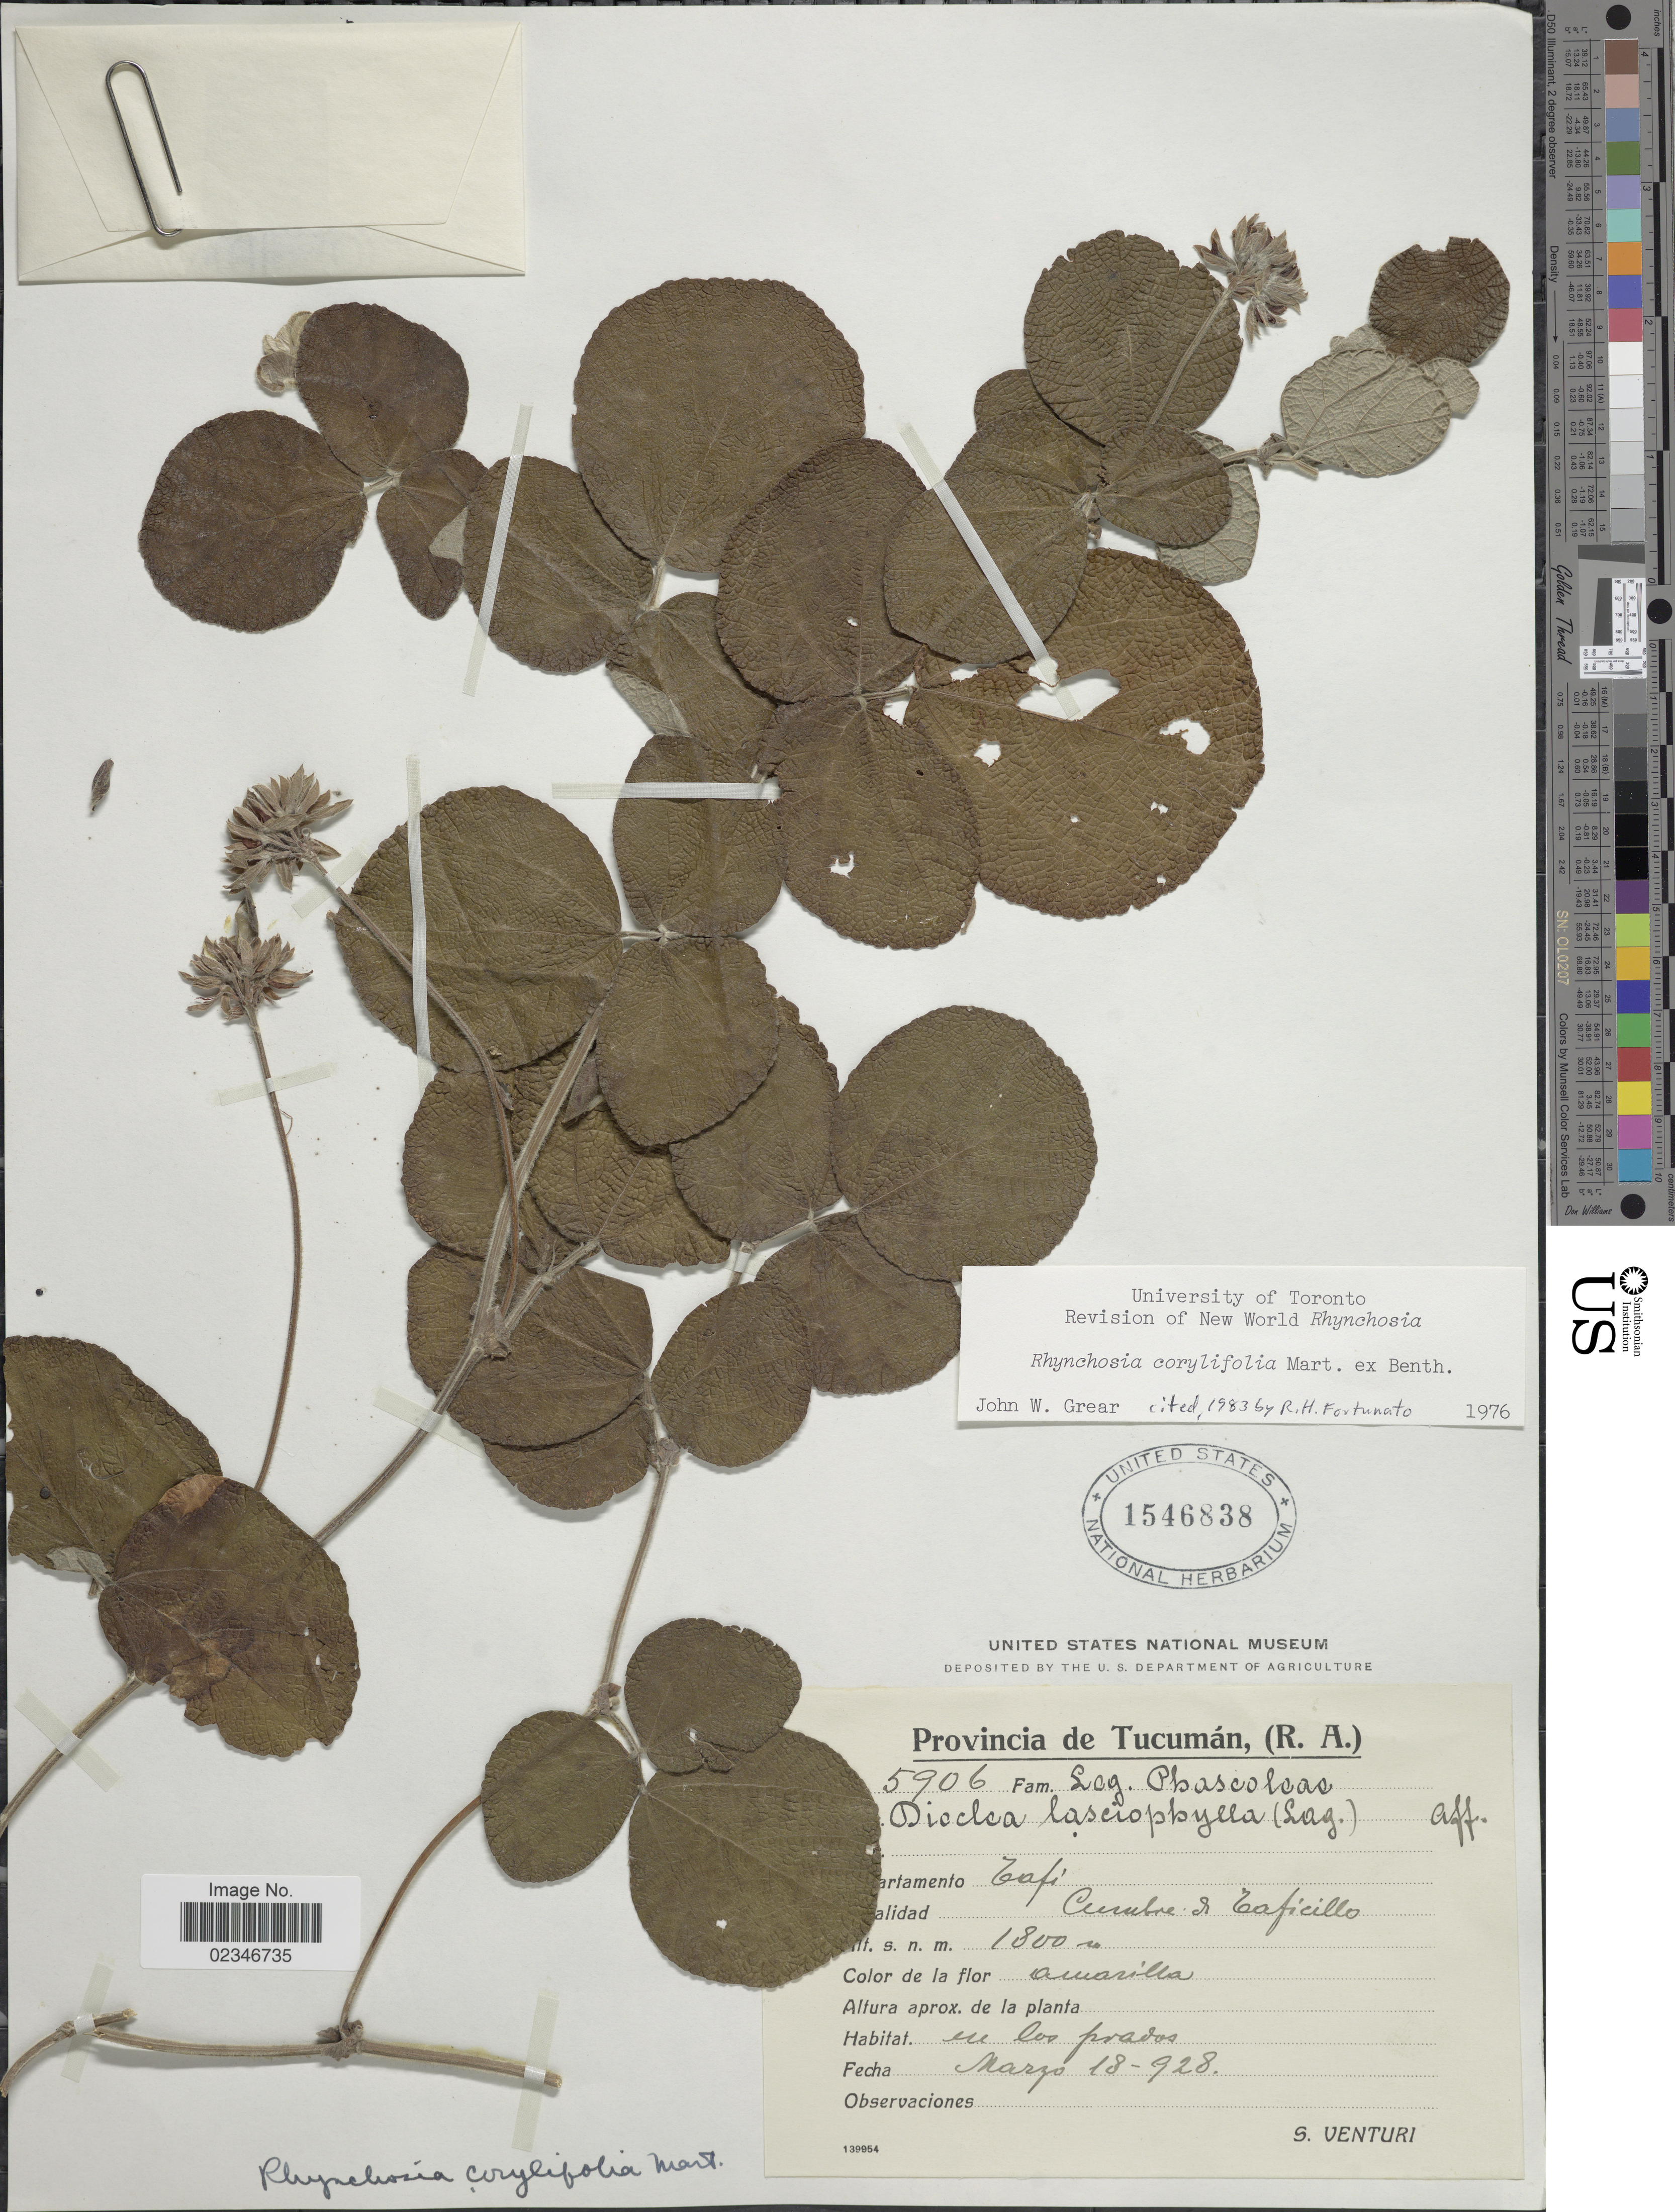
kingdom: Plantae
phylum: Tracheophyta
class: Magnoliopsida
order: Fabales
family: Fabaceae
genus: Rhynchosia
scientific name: Rhynchosia corylifolia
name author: Mart. ex Benth.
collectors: S. Venturi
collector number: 5906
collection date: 1928-03-18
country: Argentina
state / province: Tucuman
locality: Departamento Tafi, Cumbre de Taficillo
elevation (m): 1800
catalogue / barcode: US 1546838